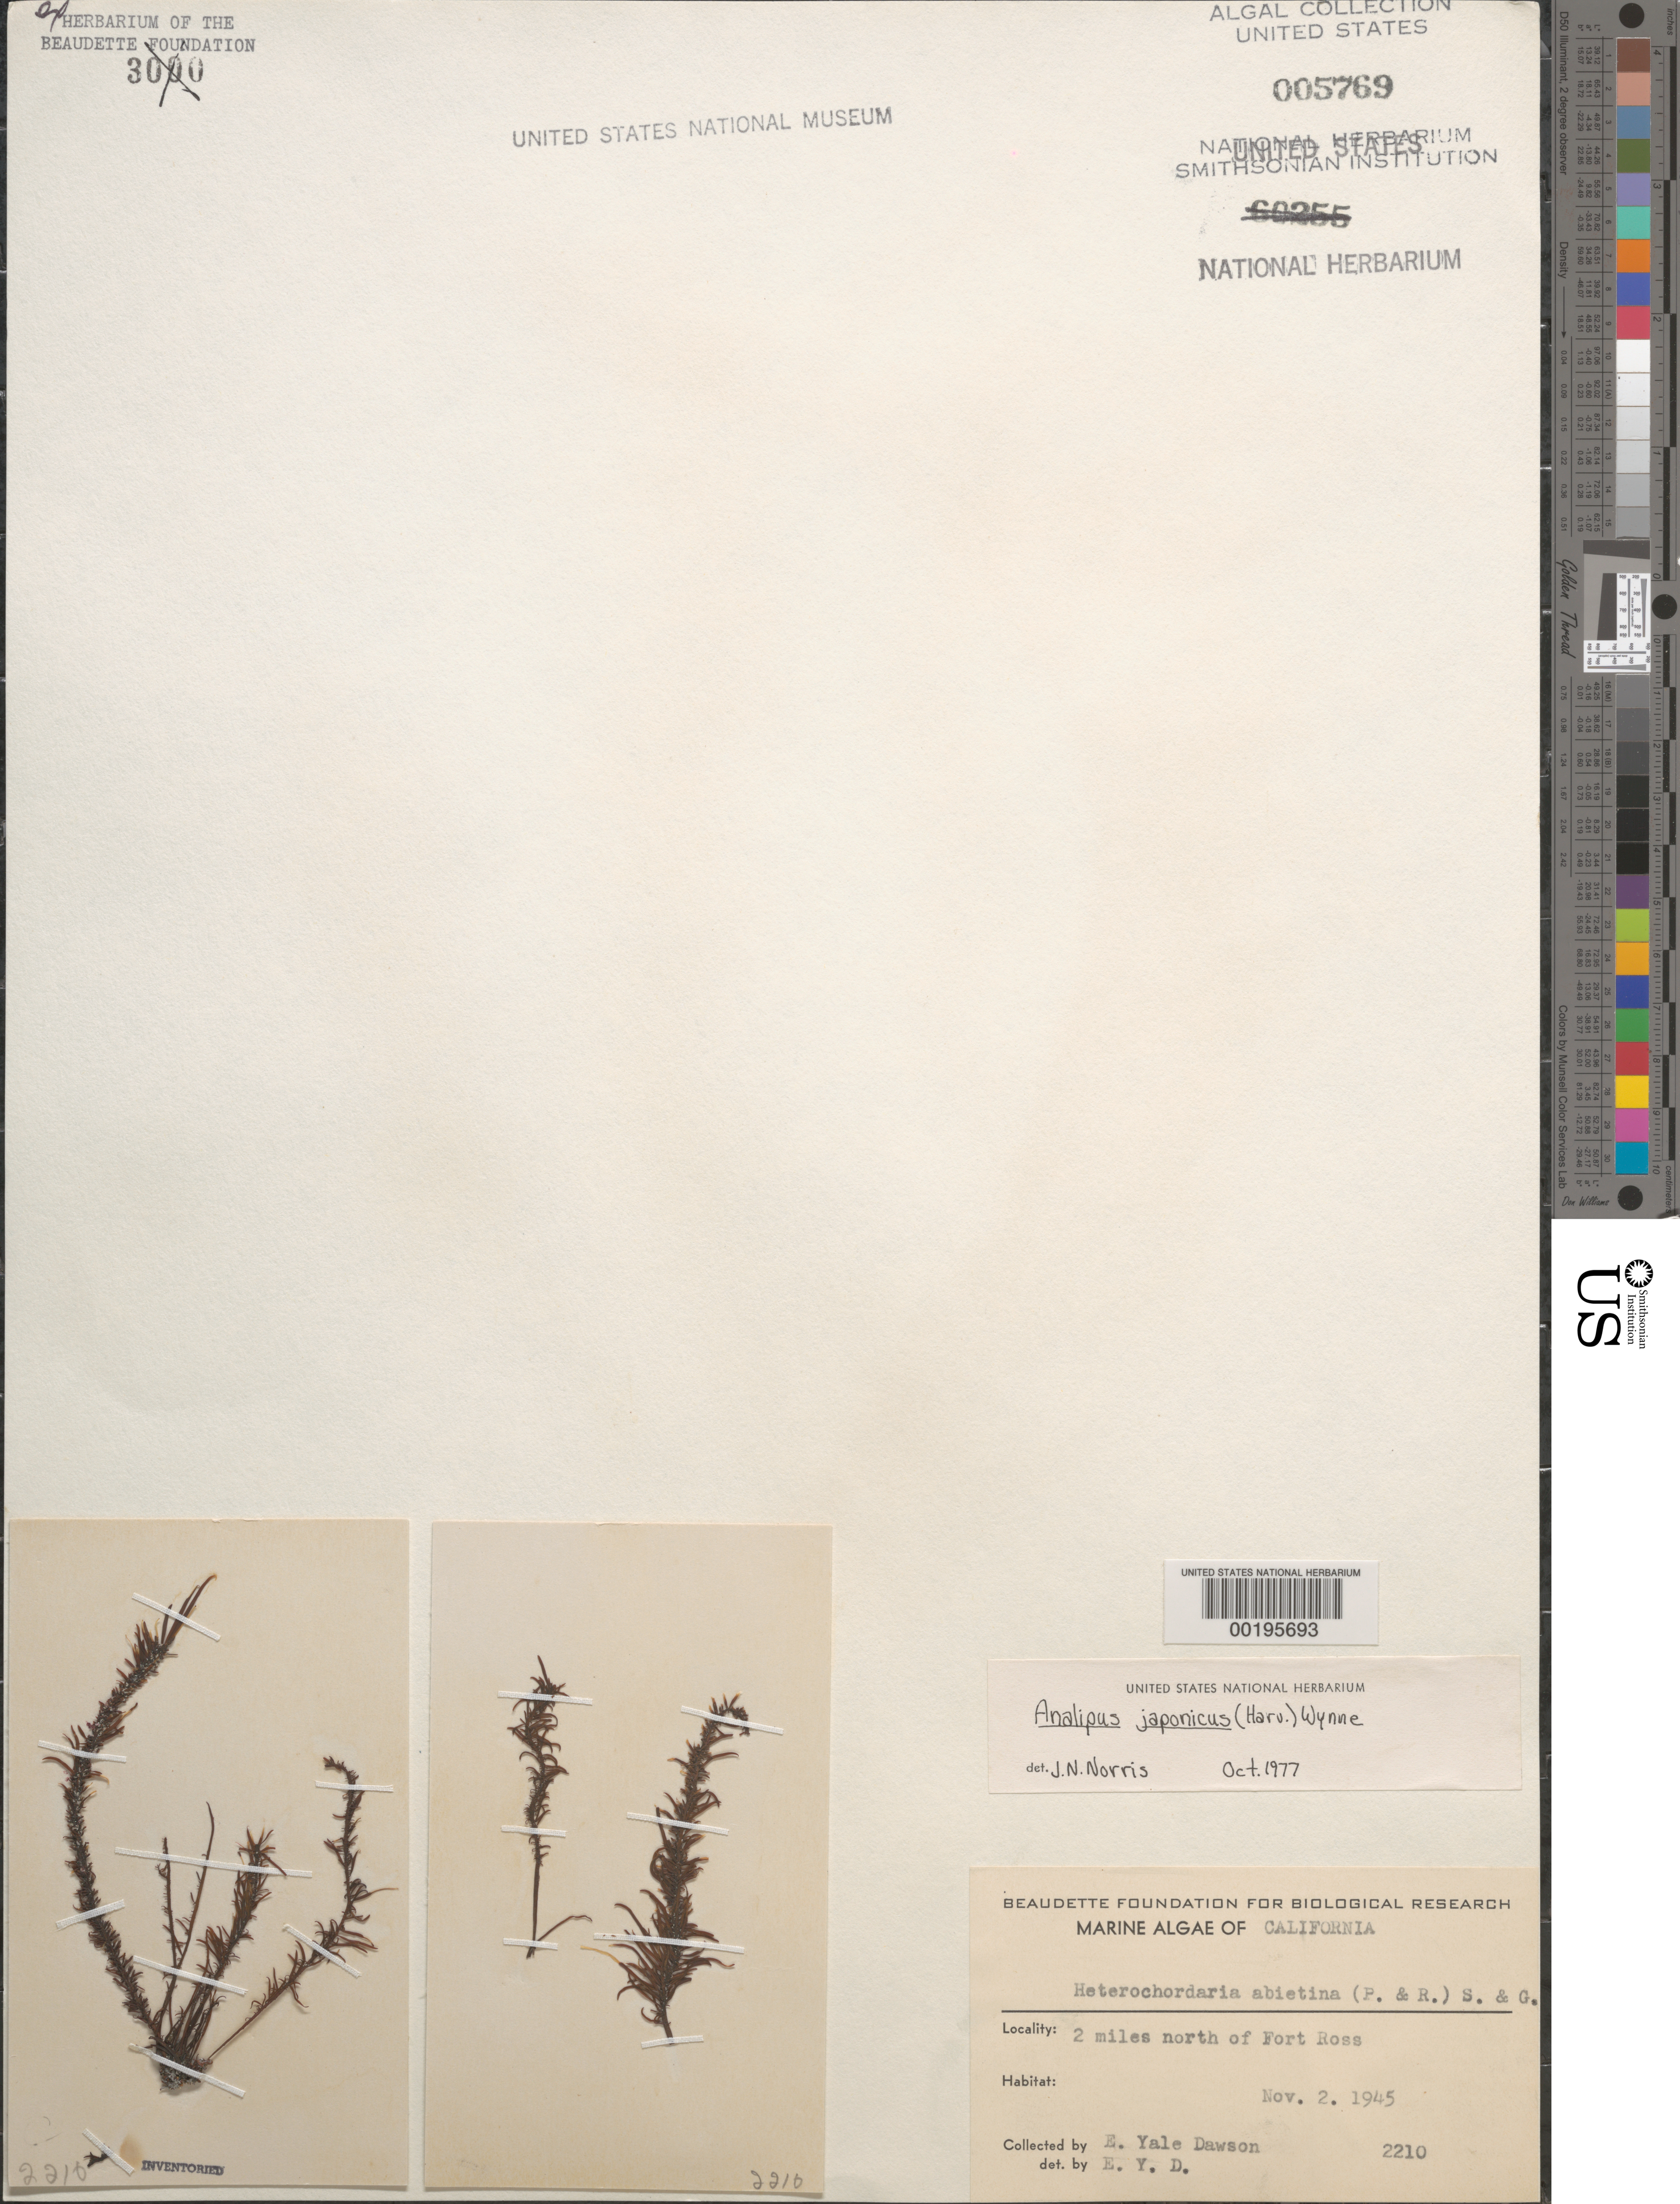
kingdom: Chromista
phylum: Ochrophyta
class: Phaeophyceae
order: Ectocarpales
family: Chordariaceae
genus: Analipus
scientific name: Analipus japonicus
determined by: Norris, James N.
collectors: E. Y. Dawson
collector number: EYD 2210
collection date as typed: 02 Nov 1945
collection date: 1945-11-02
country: United States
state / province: California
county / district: Sonoma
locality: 2 miles north of Fort Ross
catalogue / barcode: US 5769